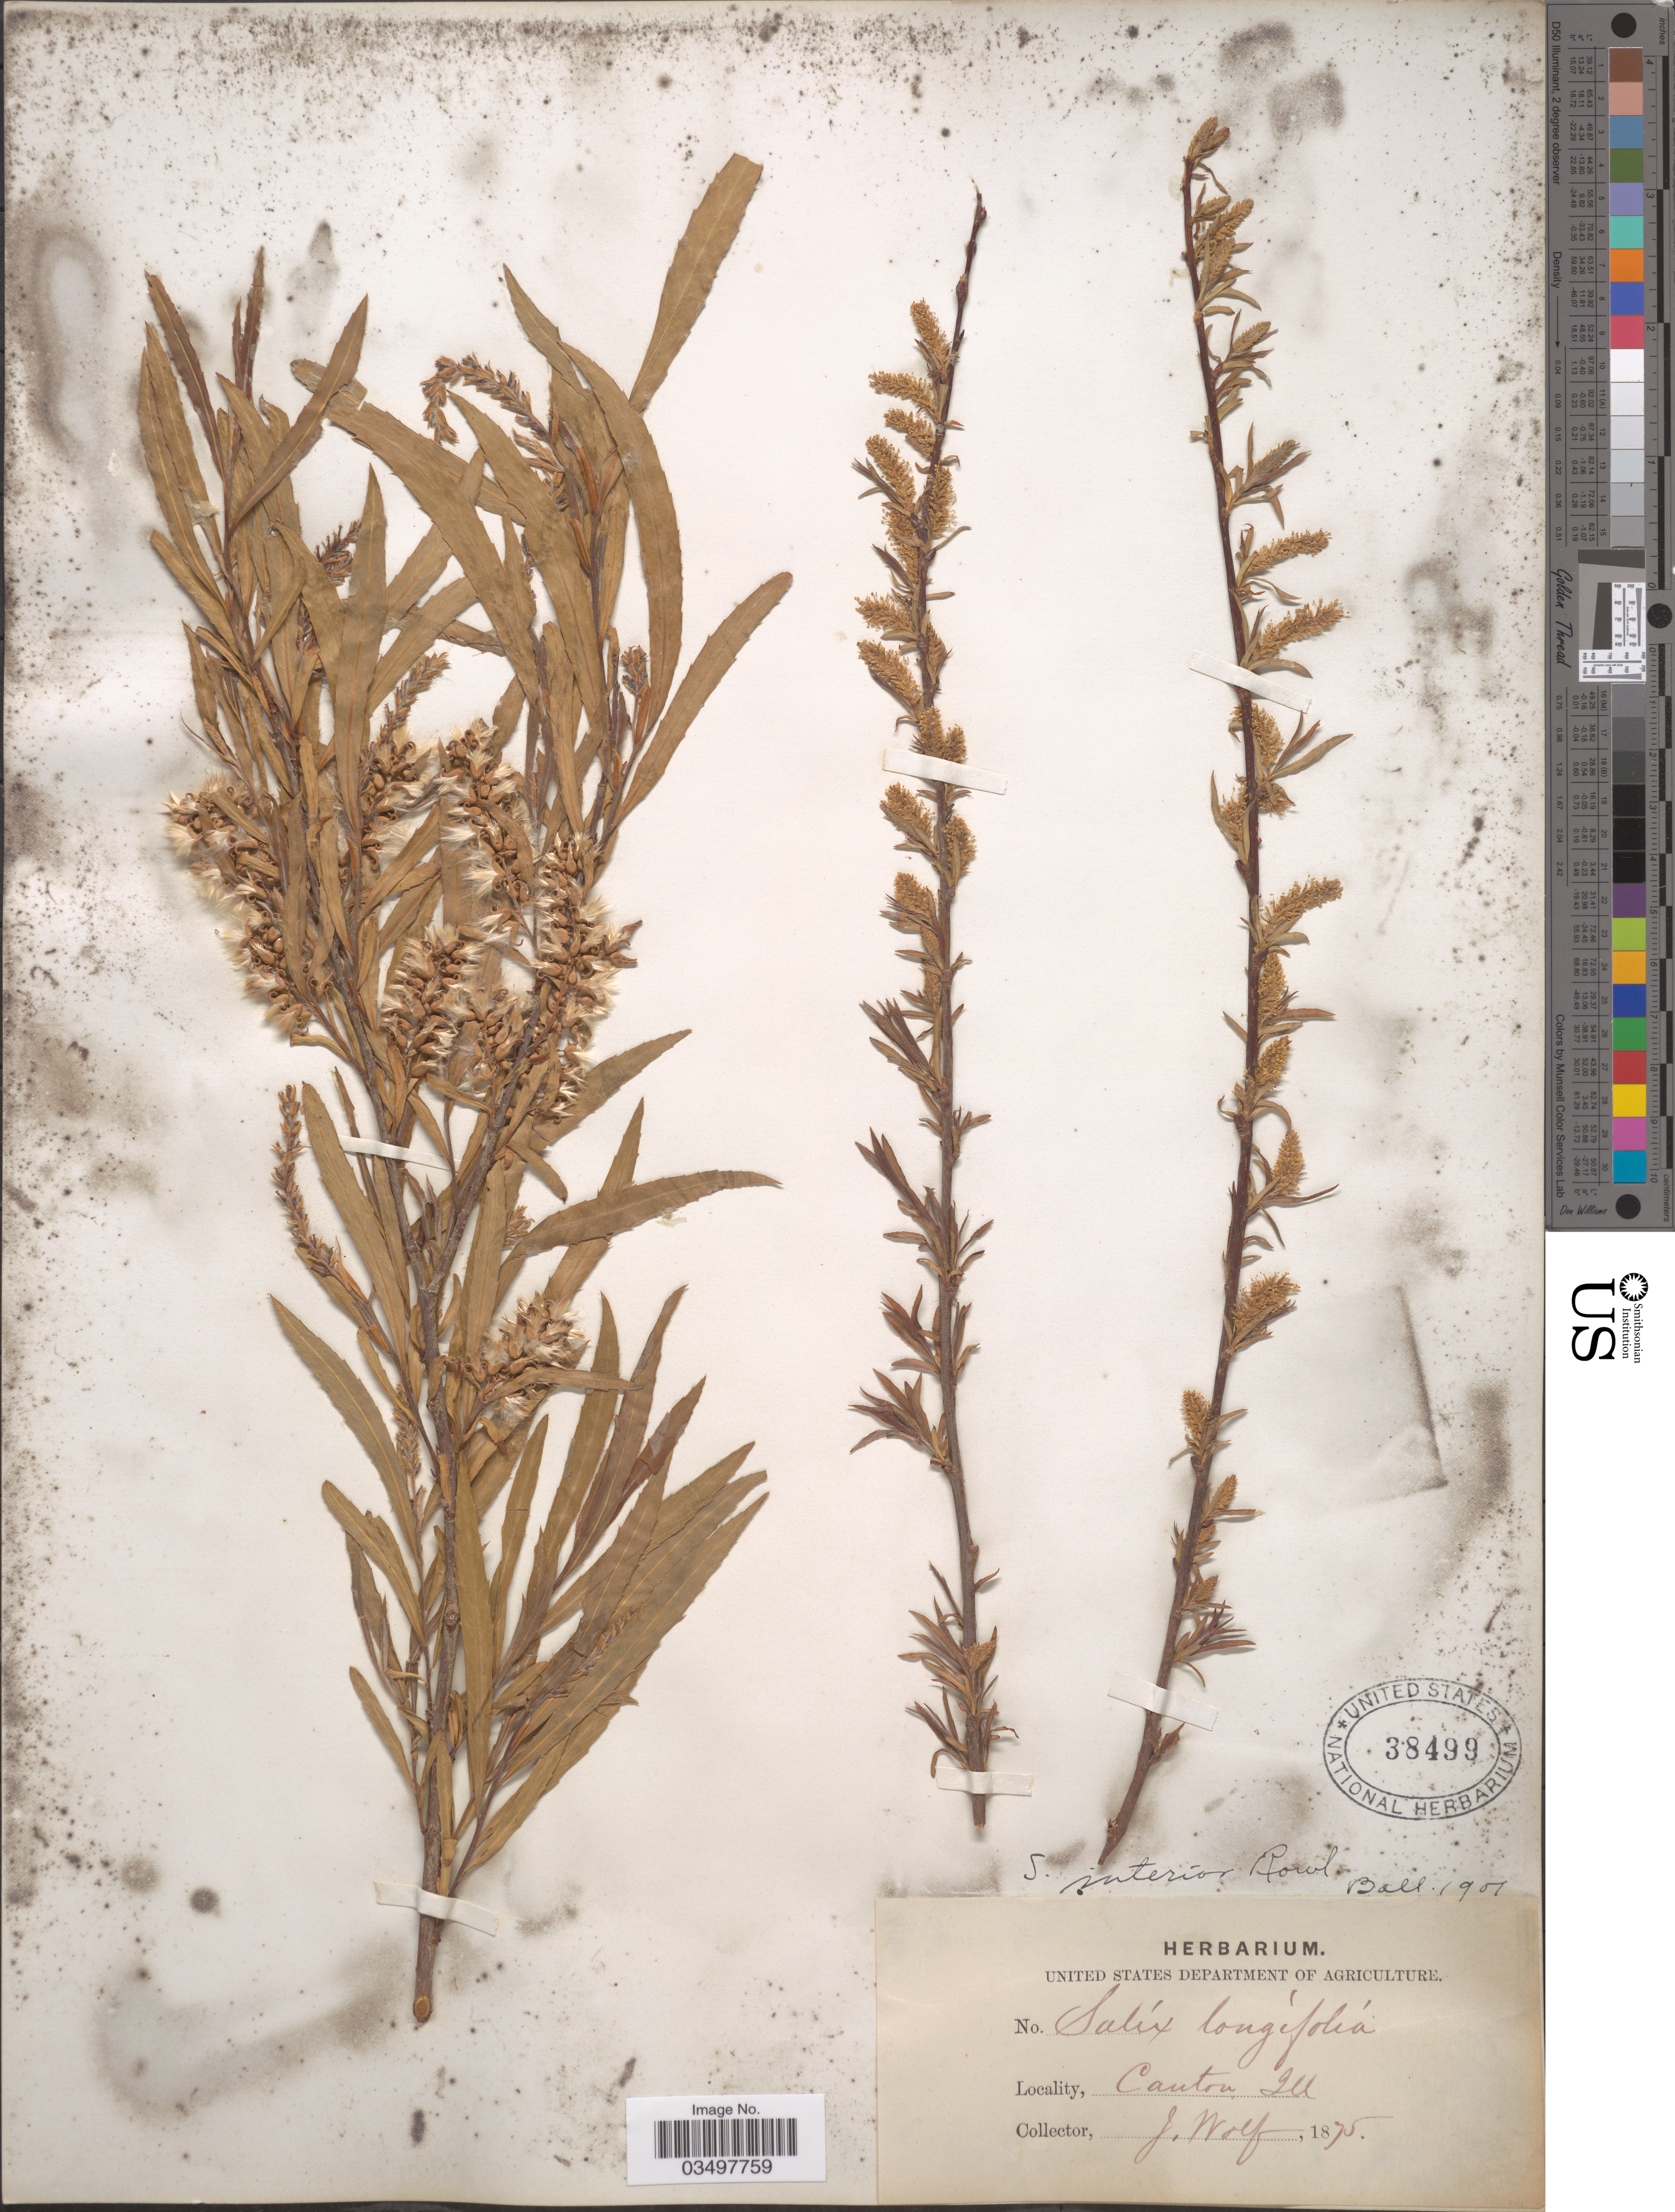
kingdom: Plantae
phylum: Tracheophyta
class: Magnoliopsida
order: Malpighiales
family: Salicaceae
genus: Salix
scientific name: Salix interior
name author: Rowlee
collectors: J. Wolf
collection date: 1875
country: United States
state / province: Illinois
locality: Canton.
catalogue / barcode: US 38499